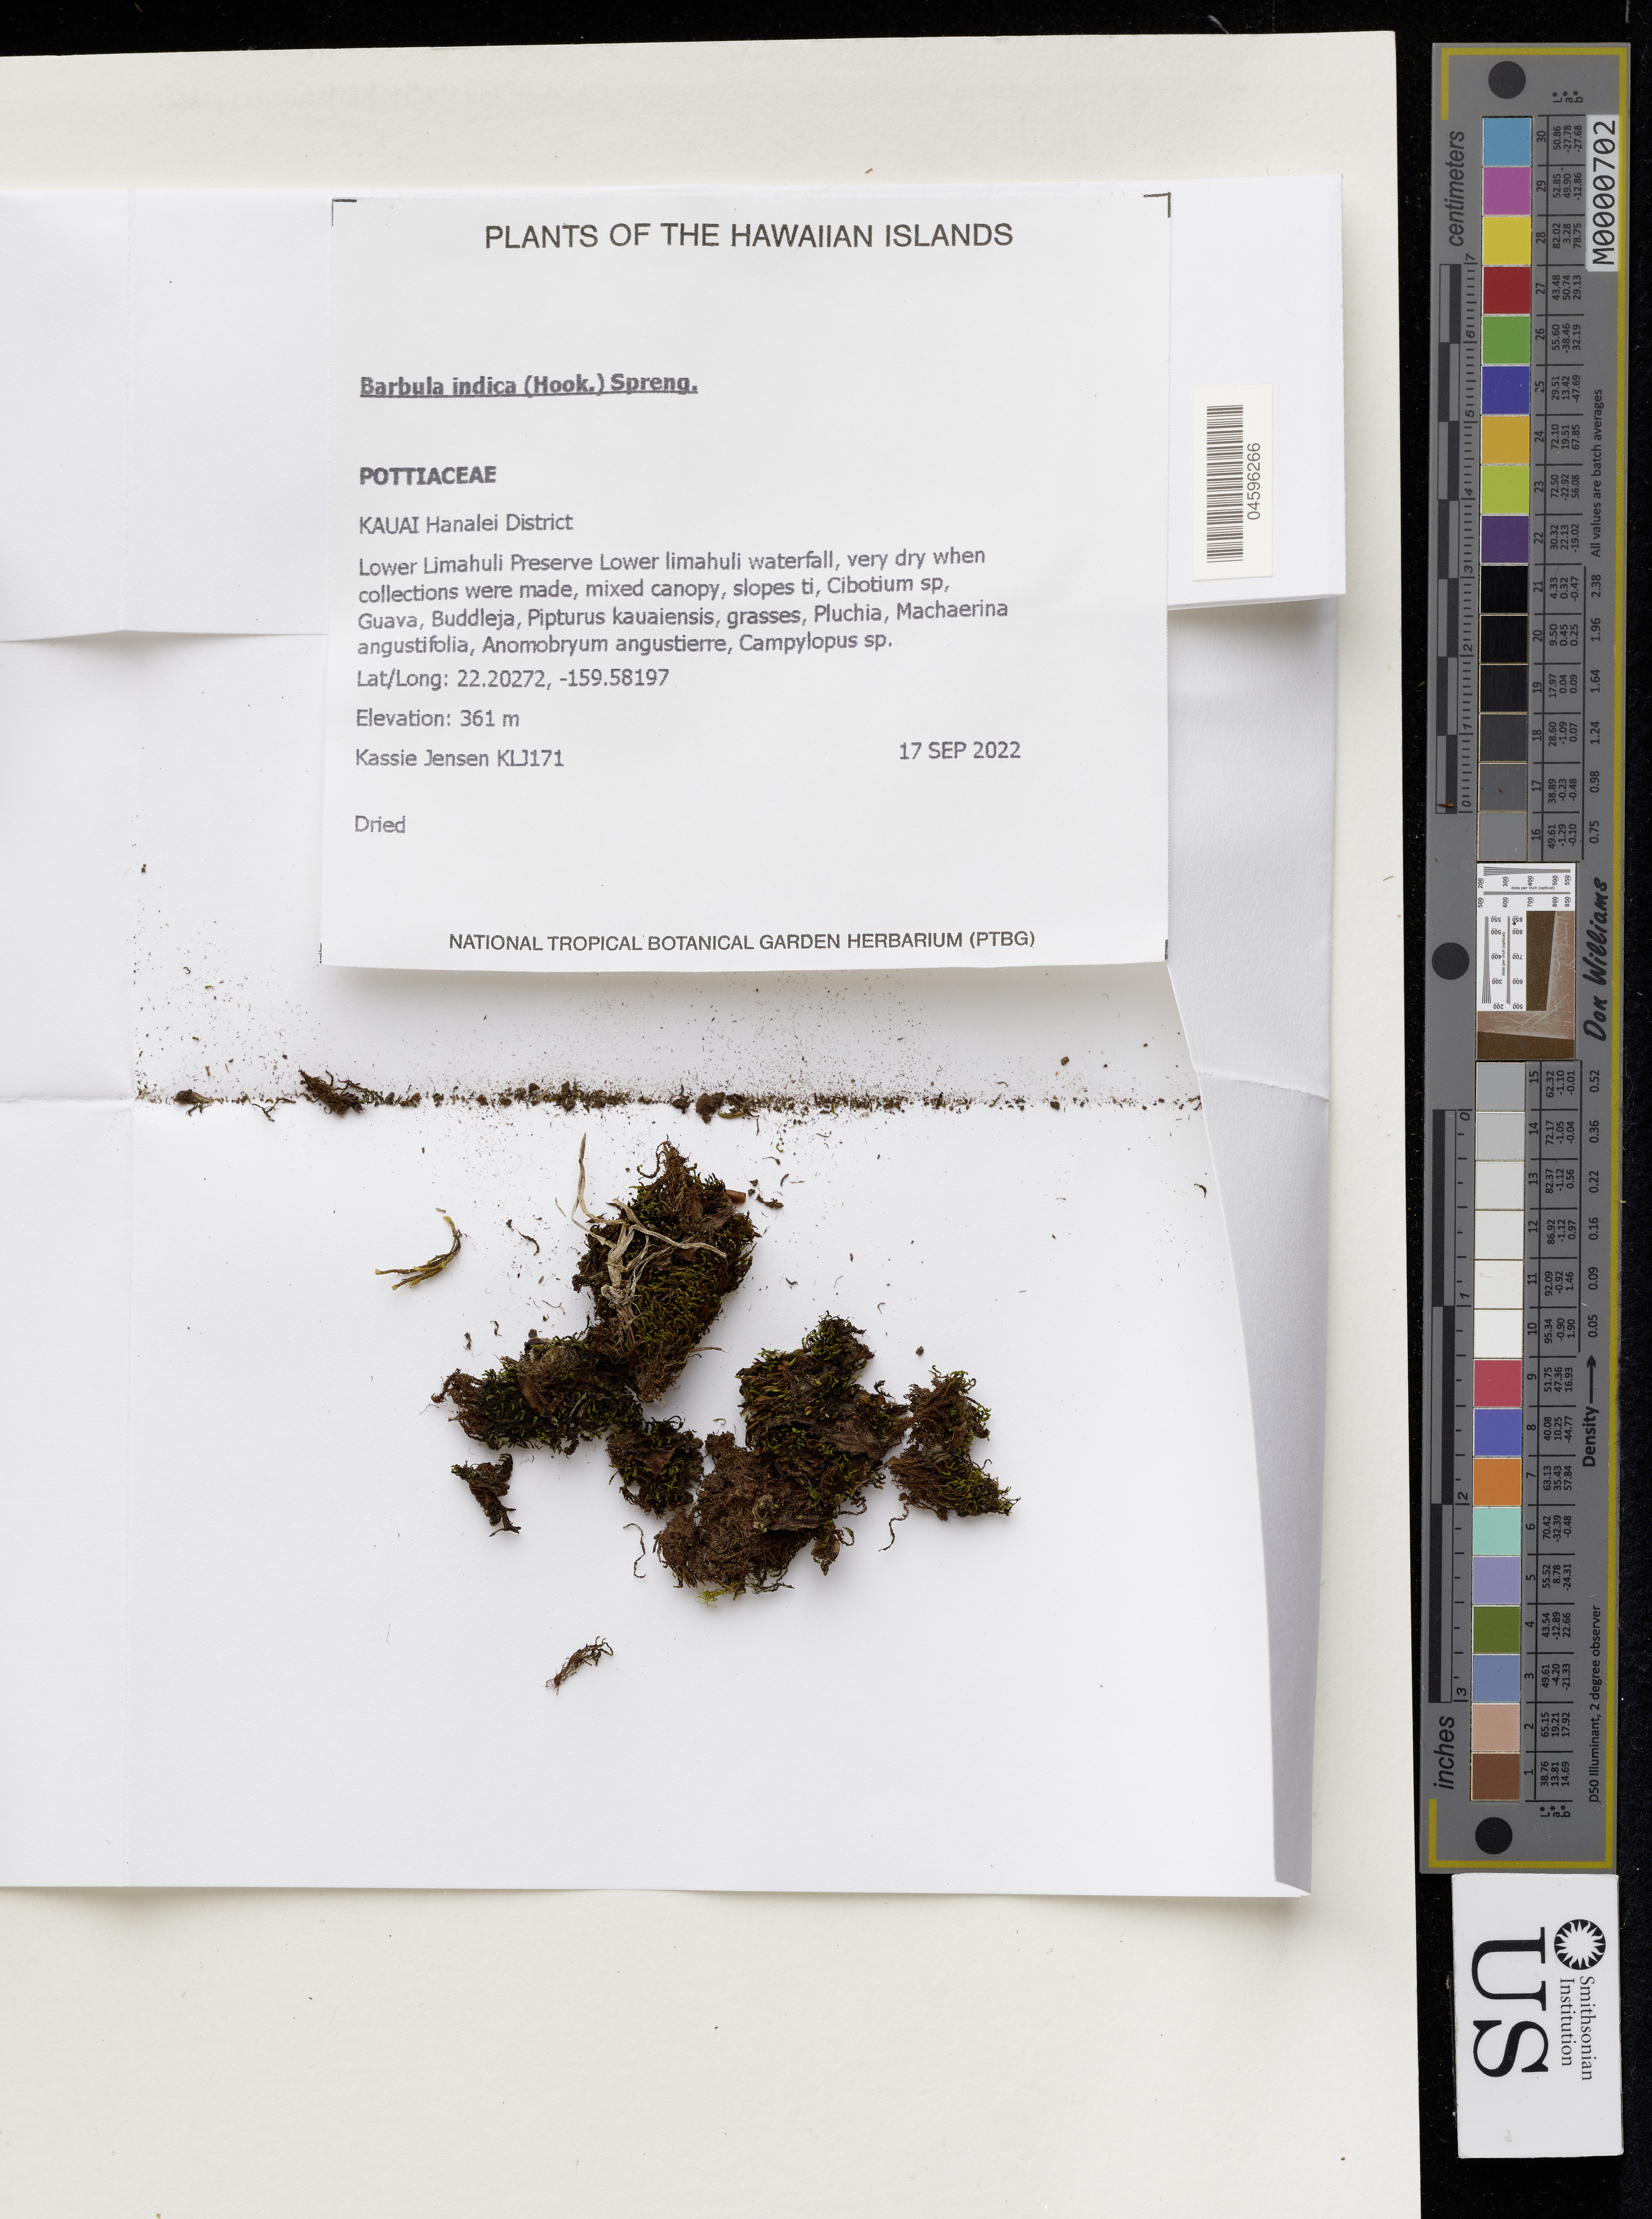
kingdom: Plantae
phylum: Bryophyta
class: Bryopsida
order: Pottiales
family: Pottiaceae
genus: Barbula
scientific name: Barbula indica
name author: (Hook.) Spreng.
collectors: K. Jensen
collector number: KLJ171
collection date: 2022-09-17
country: United States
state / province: Hawaii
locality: Kauai. Hanalei District. Lower Limahuli Preserve Lower limahuli waterfall.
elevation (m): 361